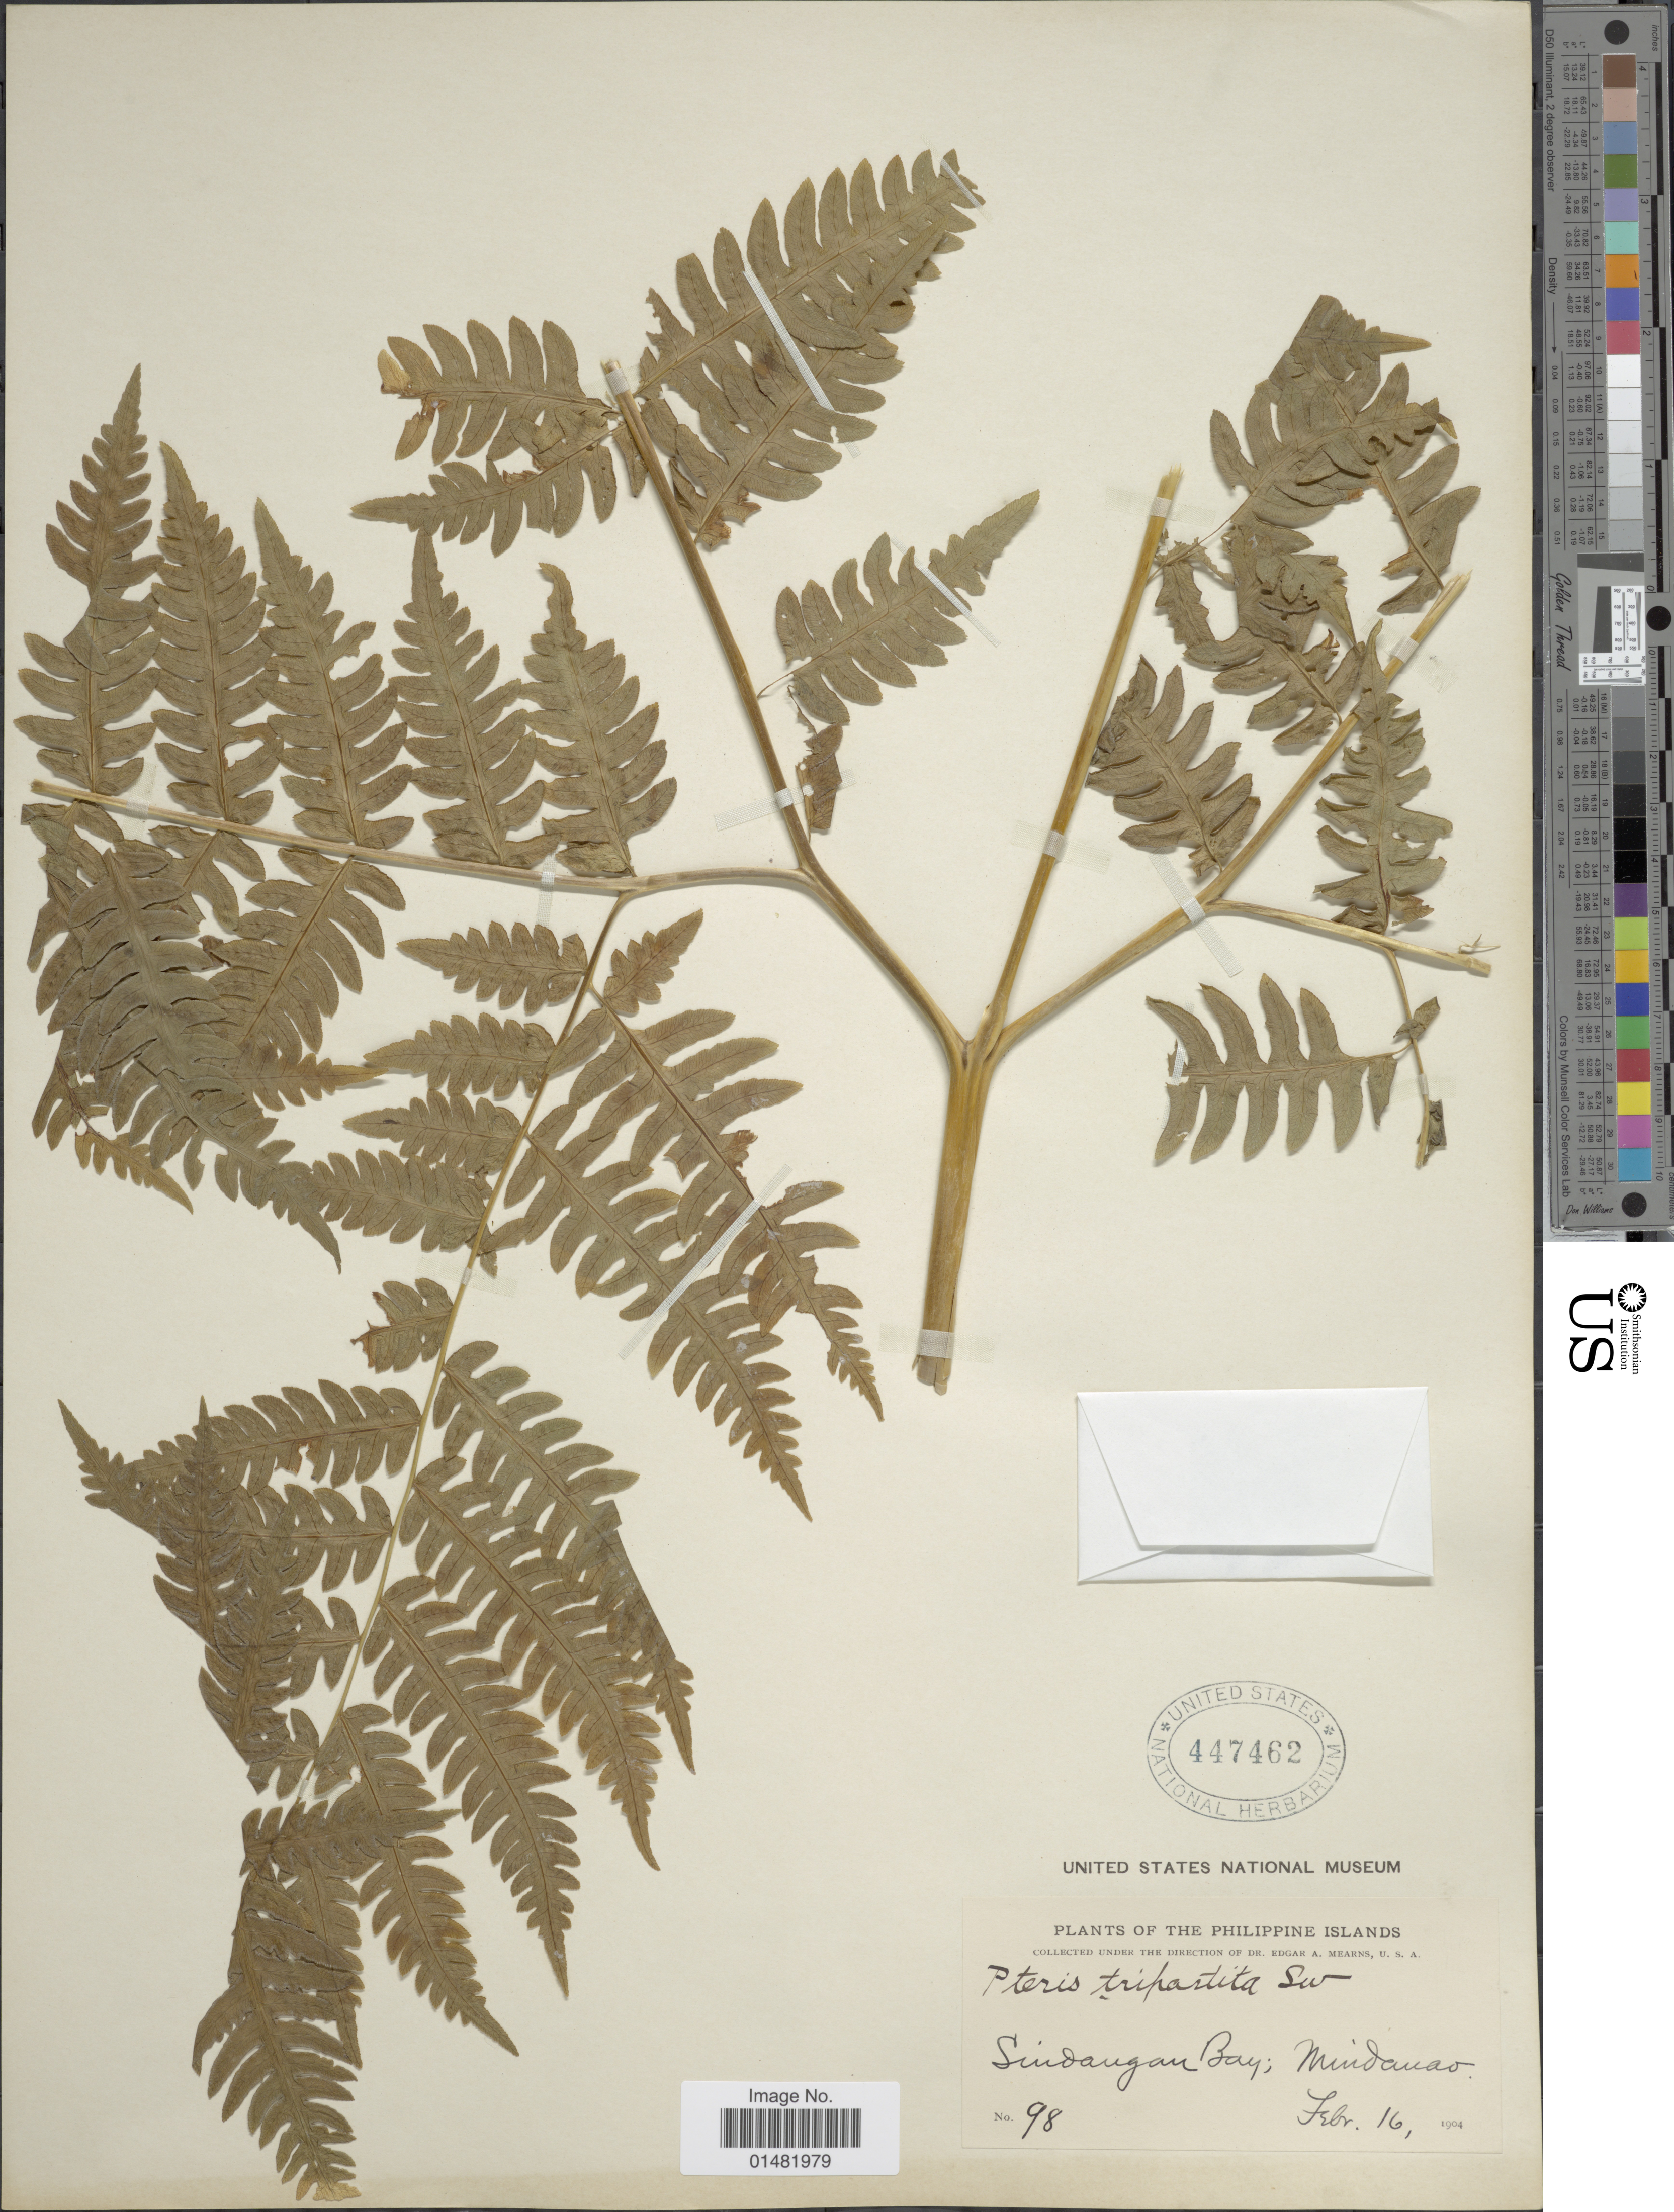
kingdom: Plantae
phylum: Tracheophyta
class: Polypodiopsida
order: Polypodiales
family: Pteridaceae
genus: Pteris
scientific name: Pteris tripartita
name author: Sw.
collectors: E. A. Mearns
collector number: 98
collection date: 1904-02-16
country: Philippines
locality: Sindangan Bay; Mindanao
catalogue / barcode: US 447462